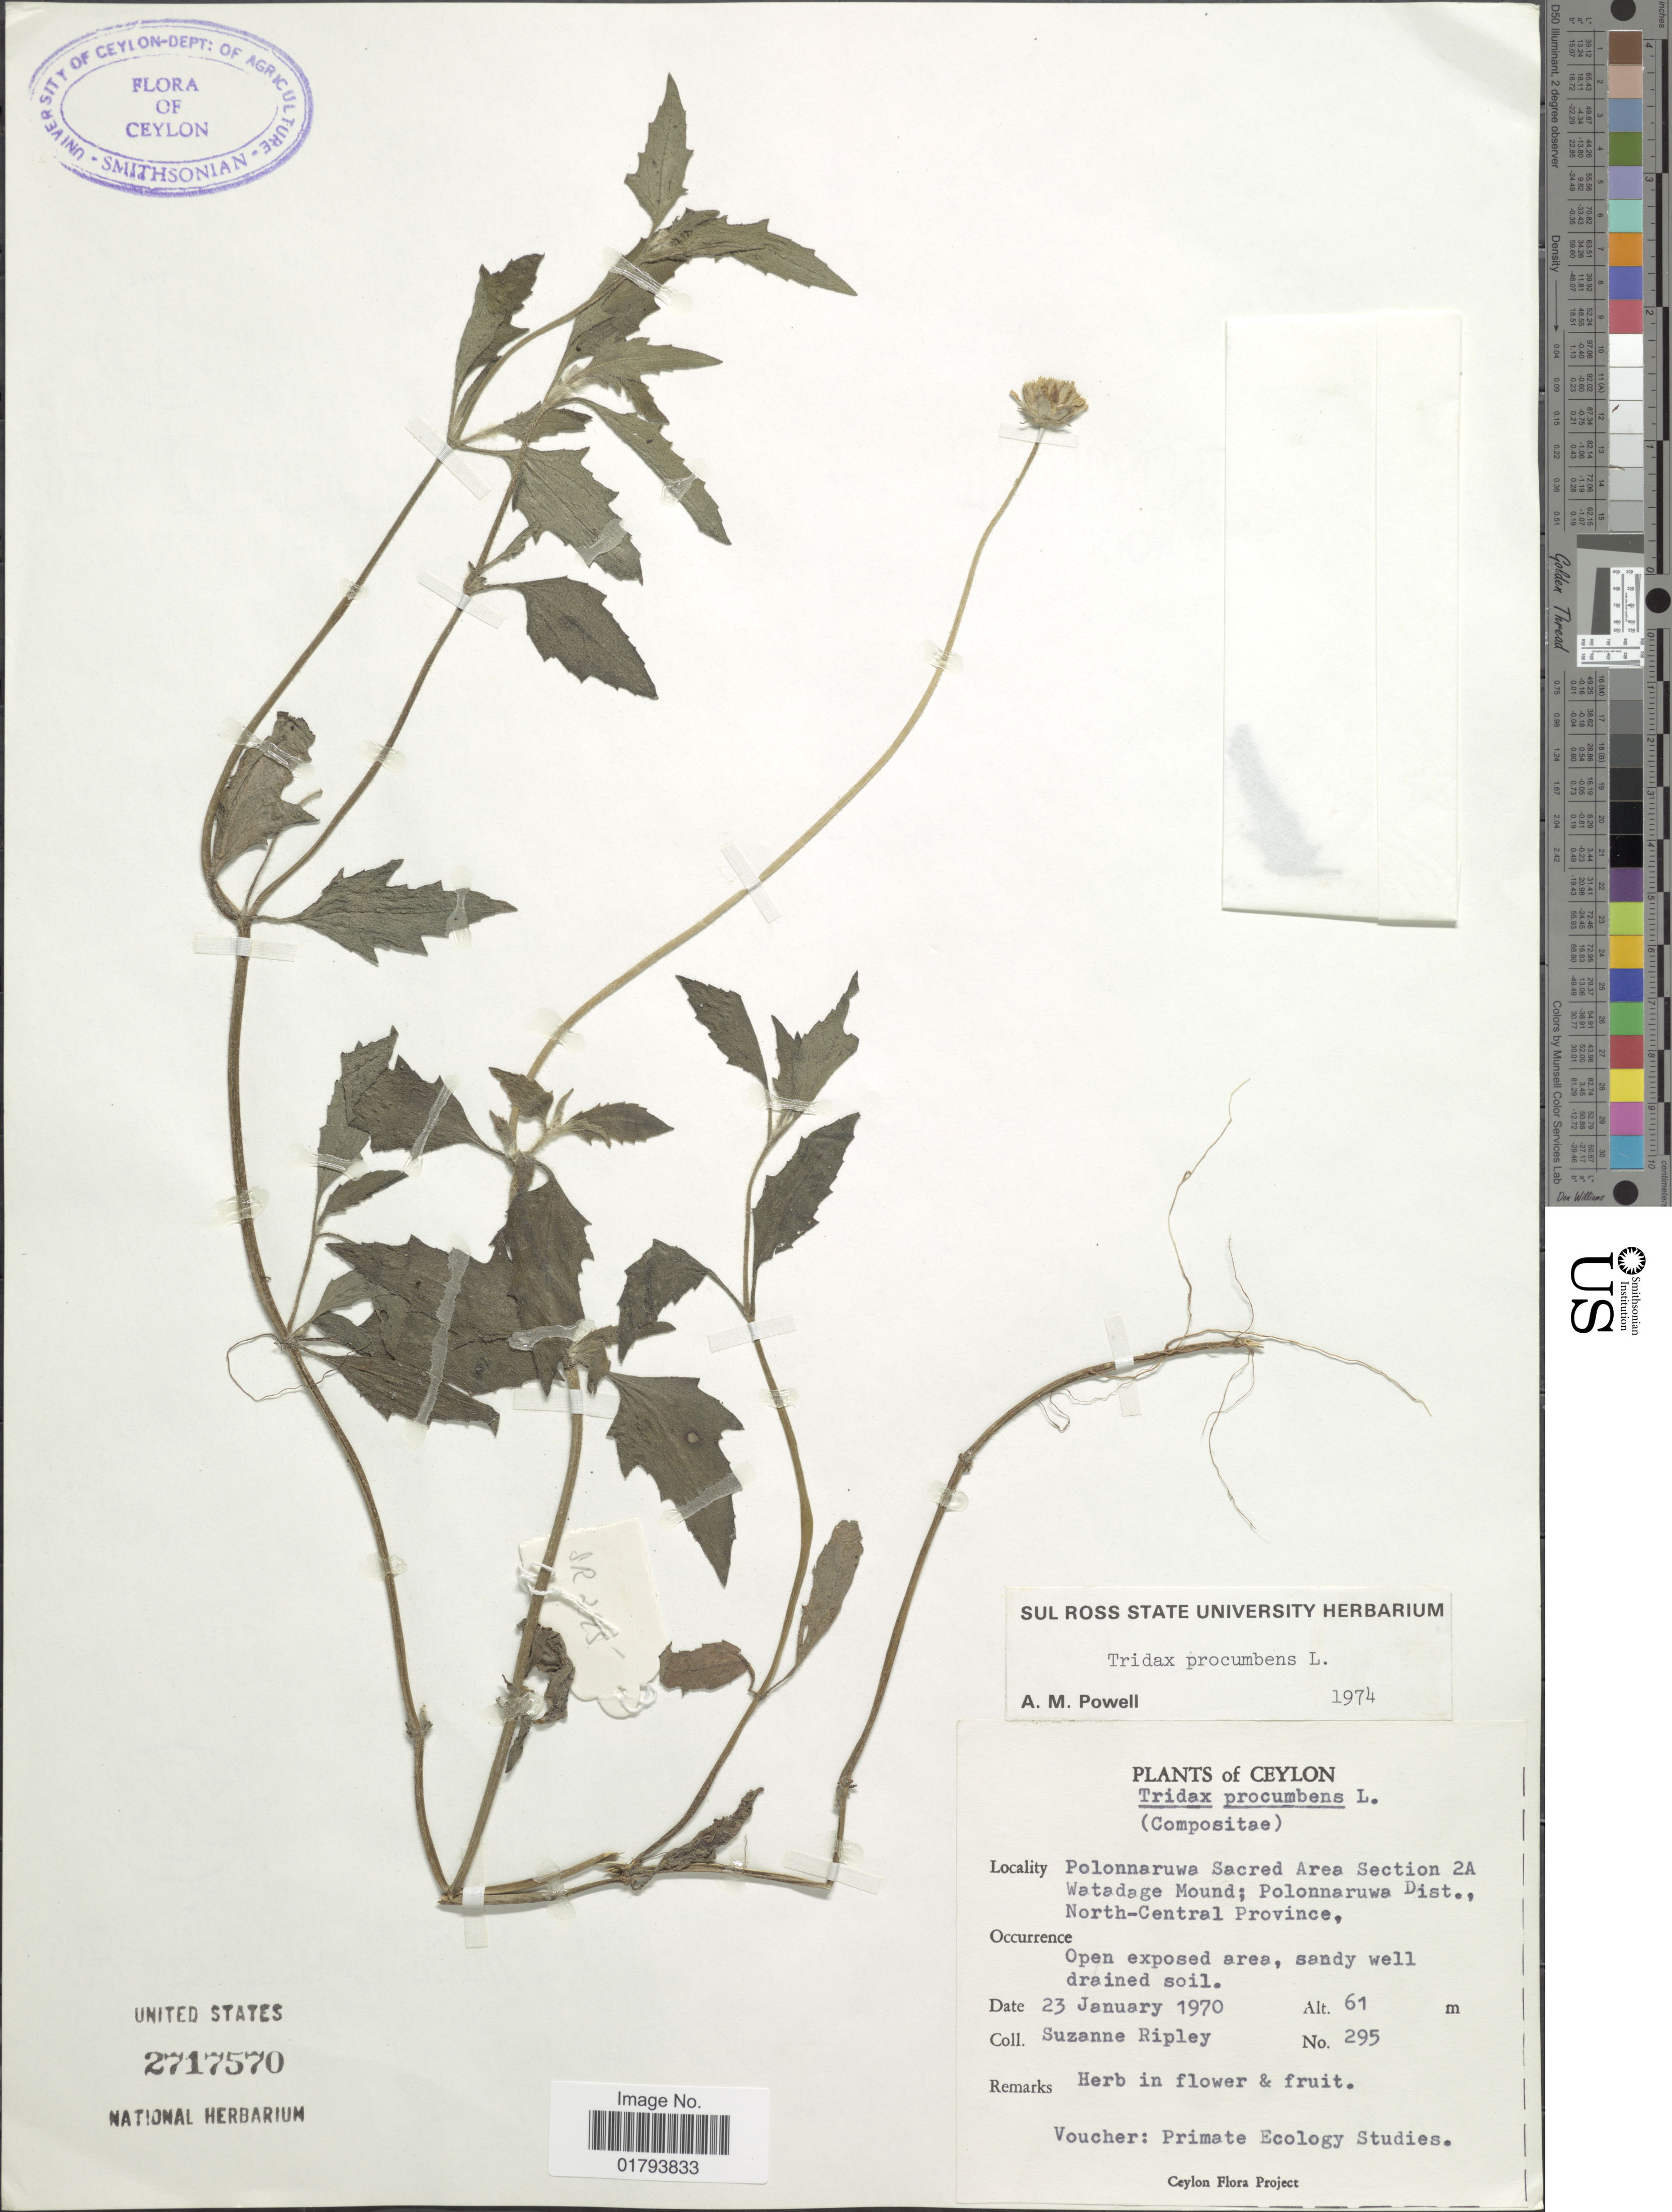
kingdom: Plantae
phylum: Tracheophyta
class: Magnoliopsida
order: Asterales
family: Asteraceae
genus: Tridax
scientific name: Tridax procumbens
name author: L.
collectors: S. Ripley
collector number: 295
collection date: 1970-01-23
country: Sri Lanka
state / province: North Central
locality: Ceylon. Polonnaruwa Sacred Area Section 2A Watadage Mound; Polonnaruwa Dist.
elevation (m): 61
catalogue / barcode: US 2717570